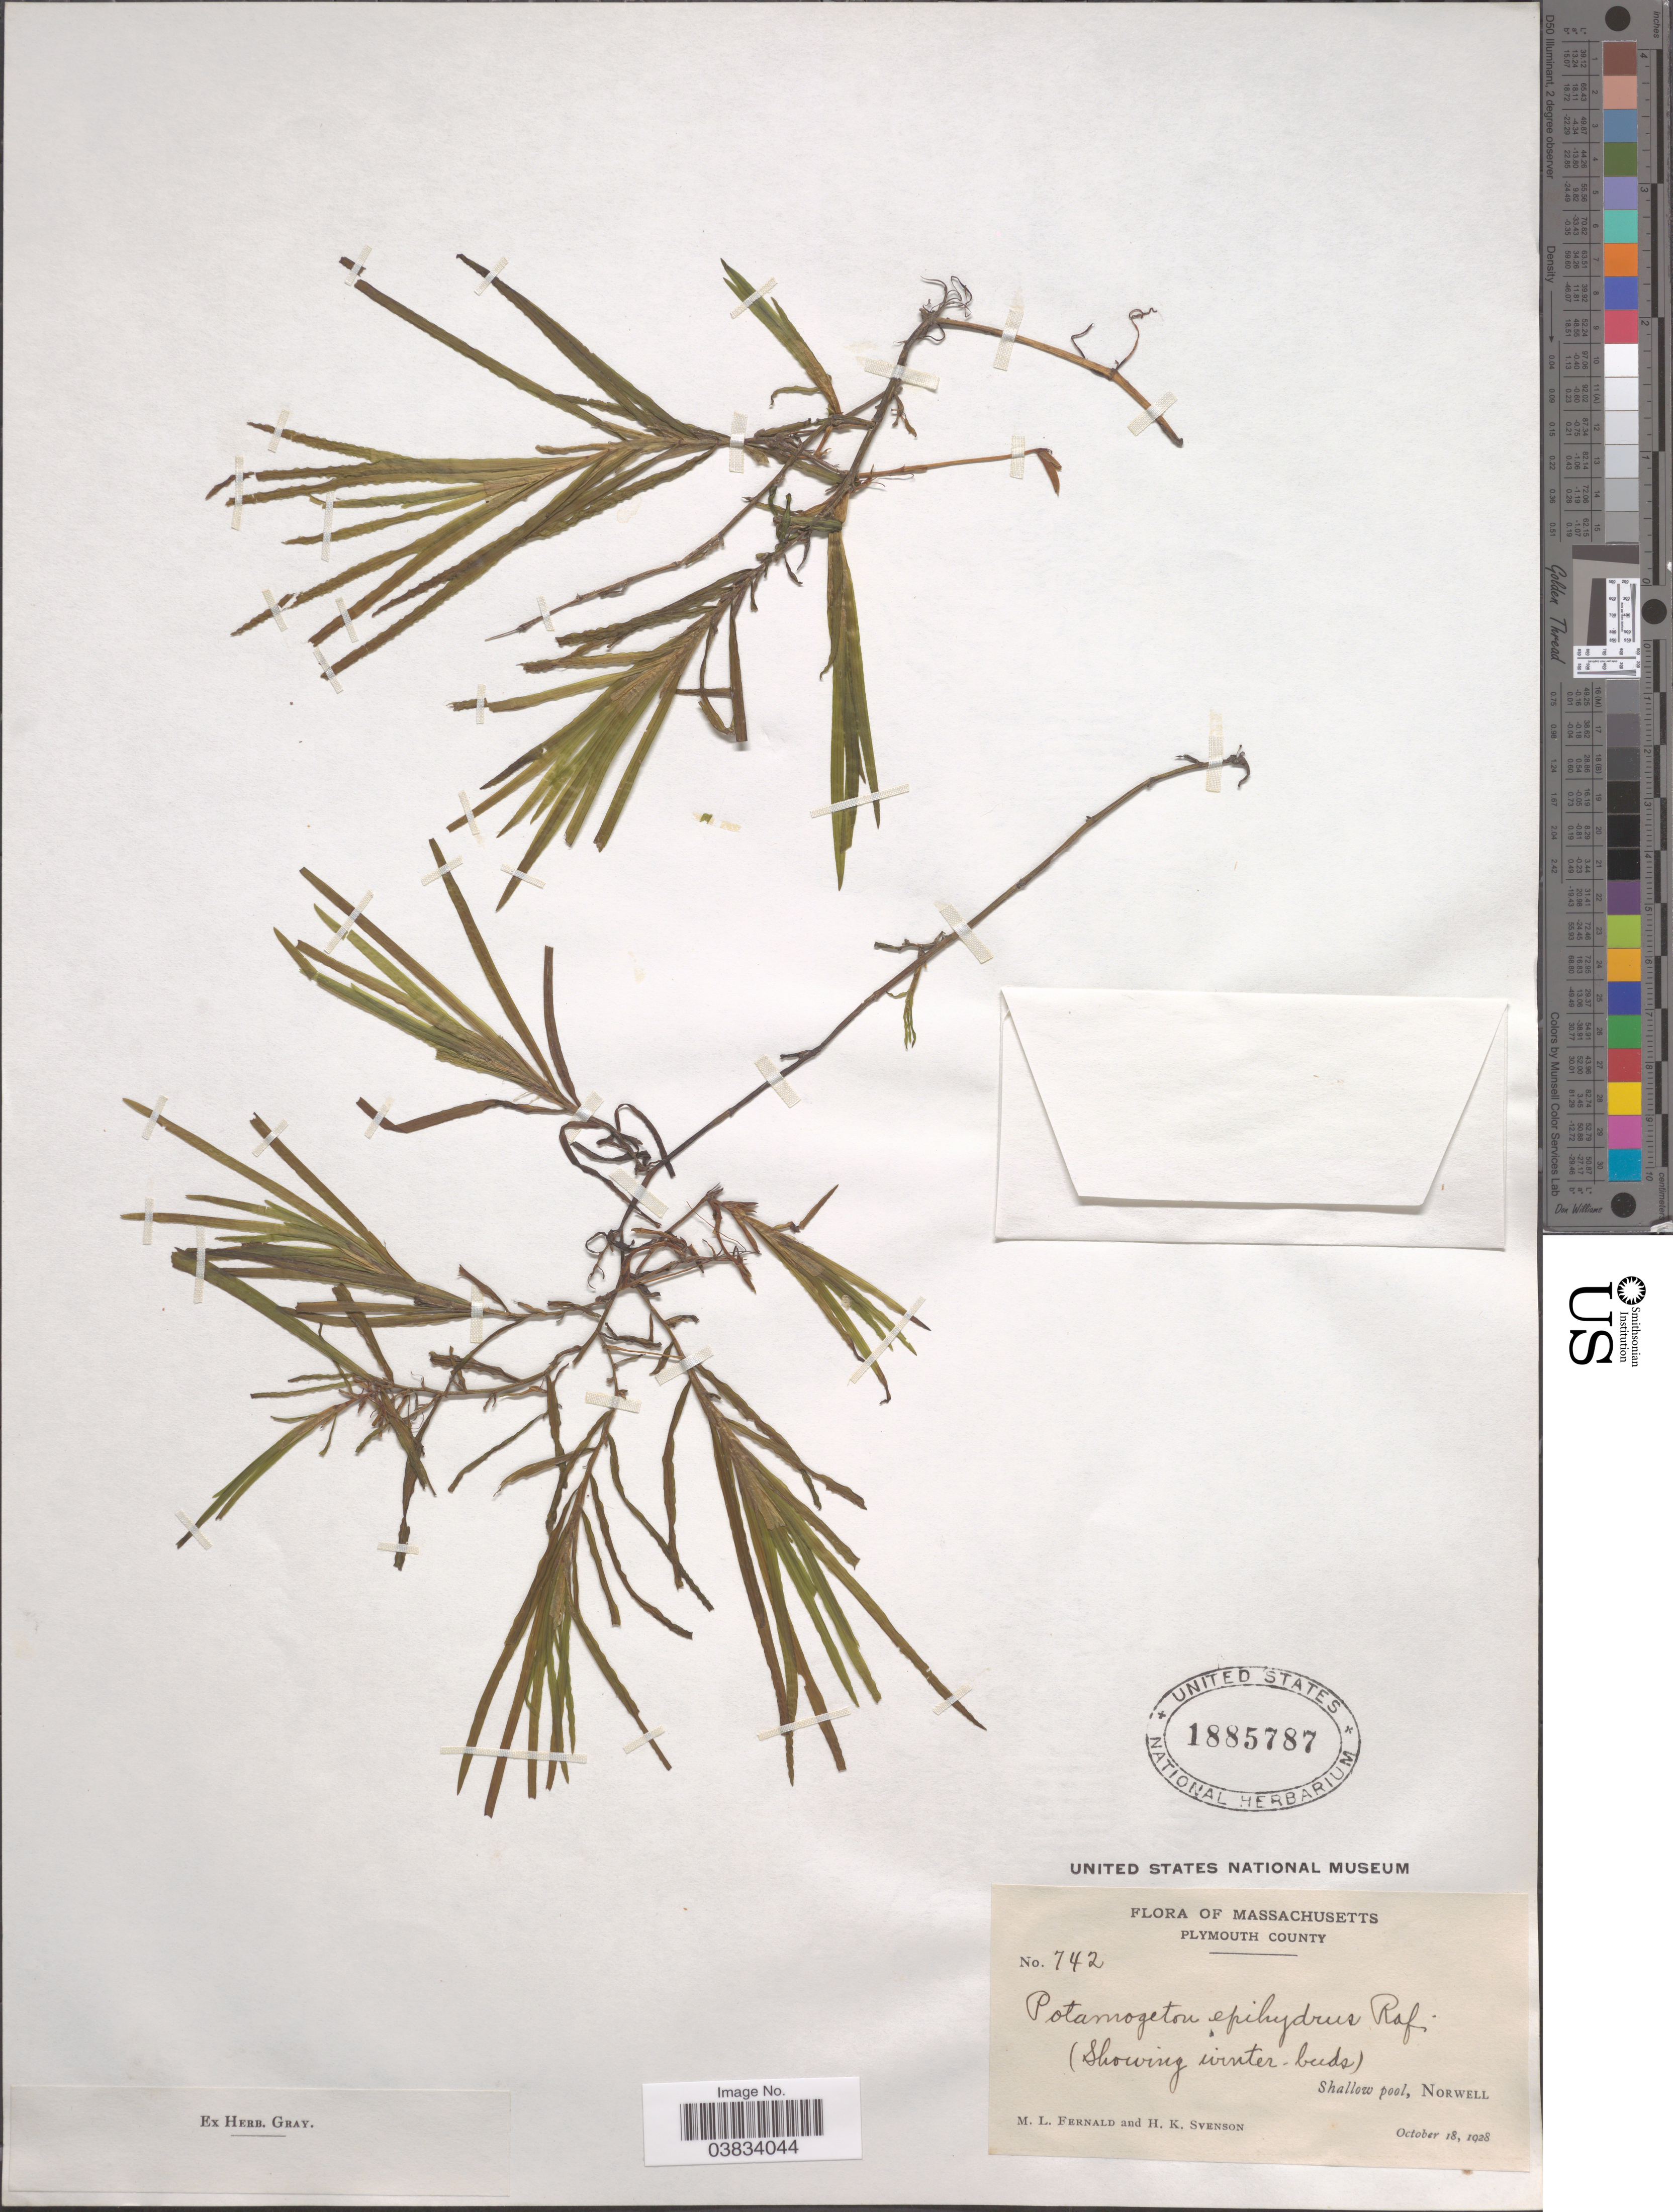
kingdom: Plantae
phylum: Tracheophyta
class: Liliopsida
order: Alismatales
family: Potamogetonaceae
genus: Potamogeton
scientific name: Potamogeton epihydrus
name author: Raf.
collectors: M. L. Fernald & H. K. Svenson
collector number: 742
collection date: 1928-10-18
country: United States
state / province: Massachusetts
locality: Plymouth County. Norwell.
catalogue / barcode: US 1885787